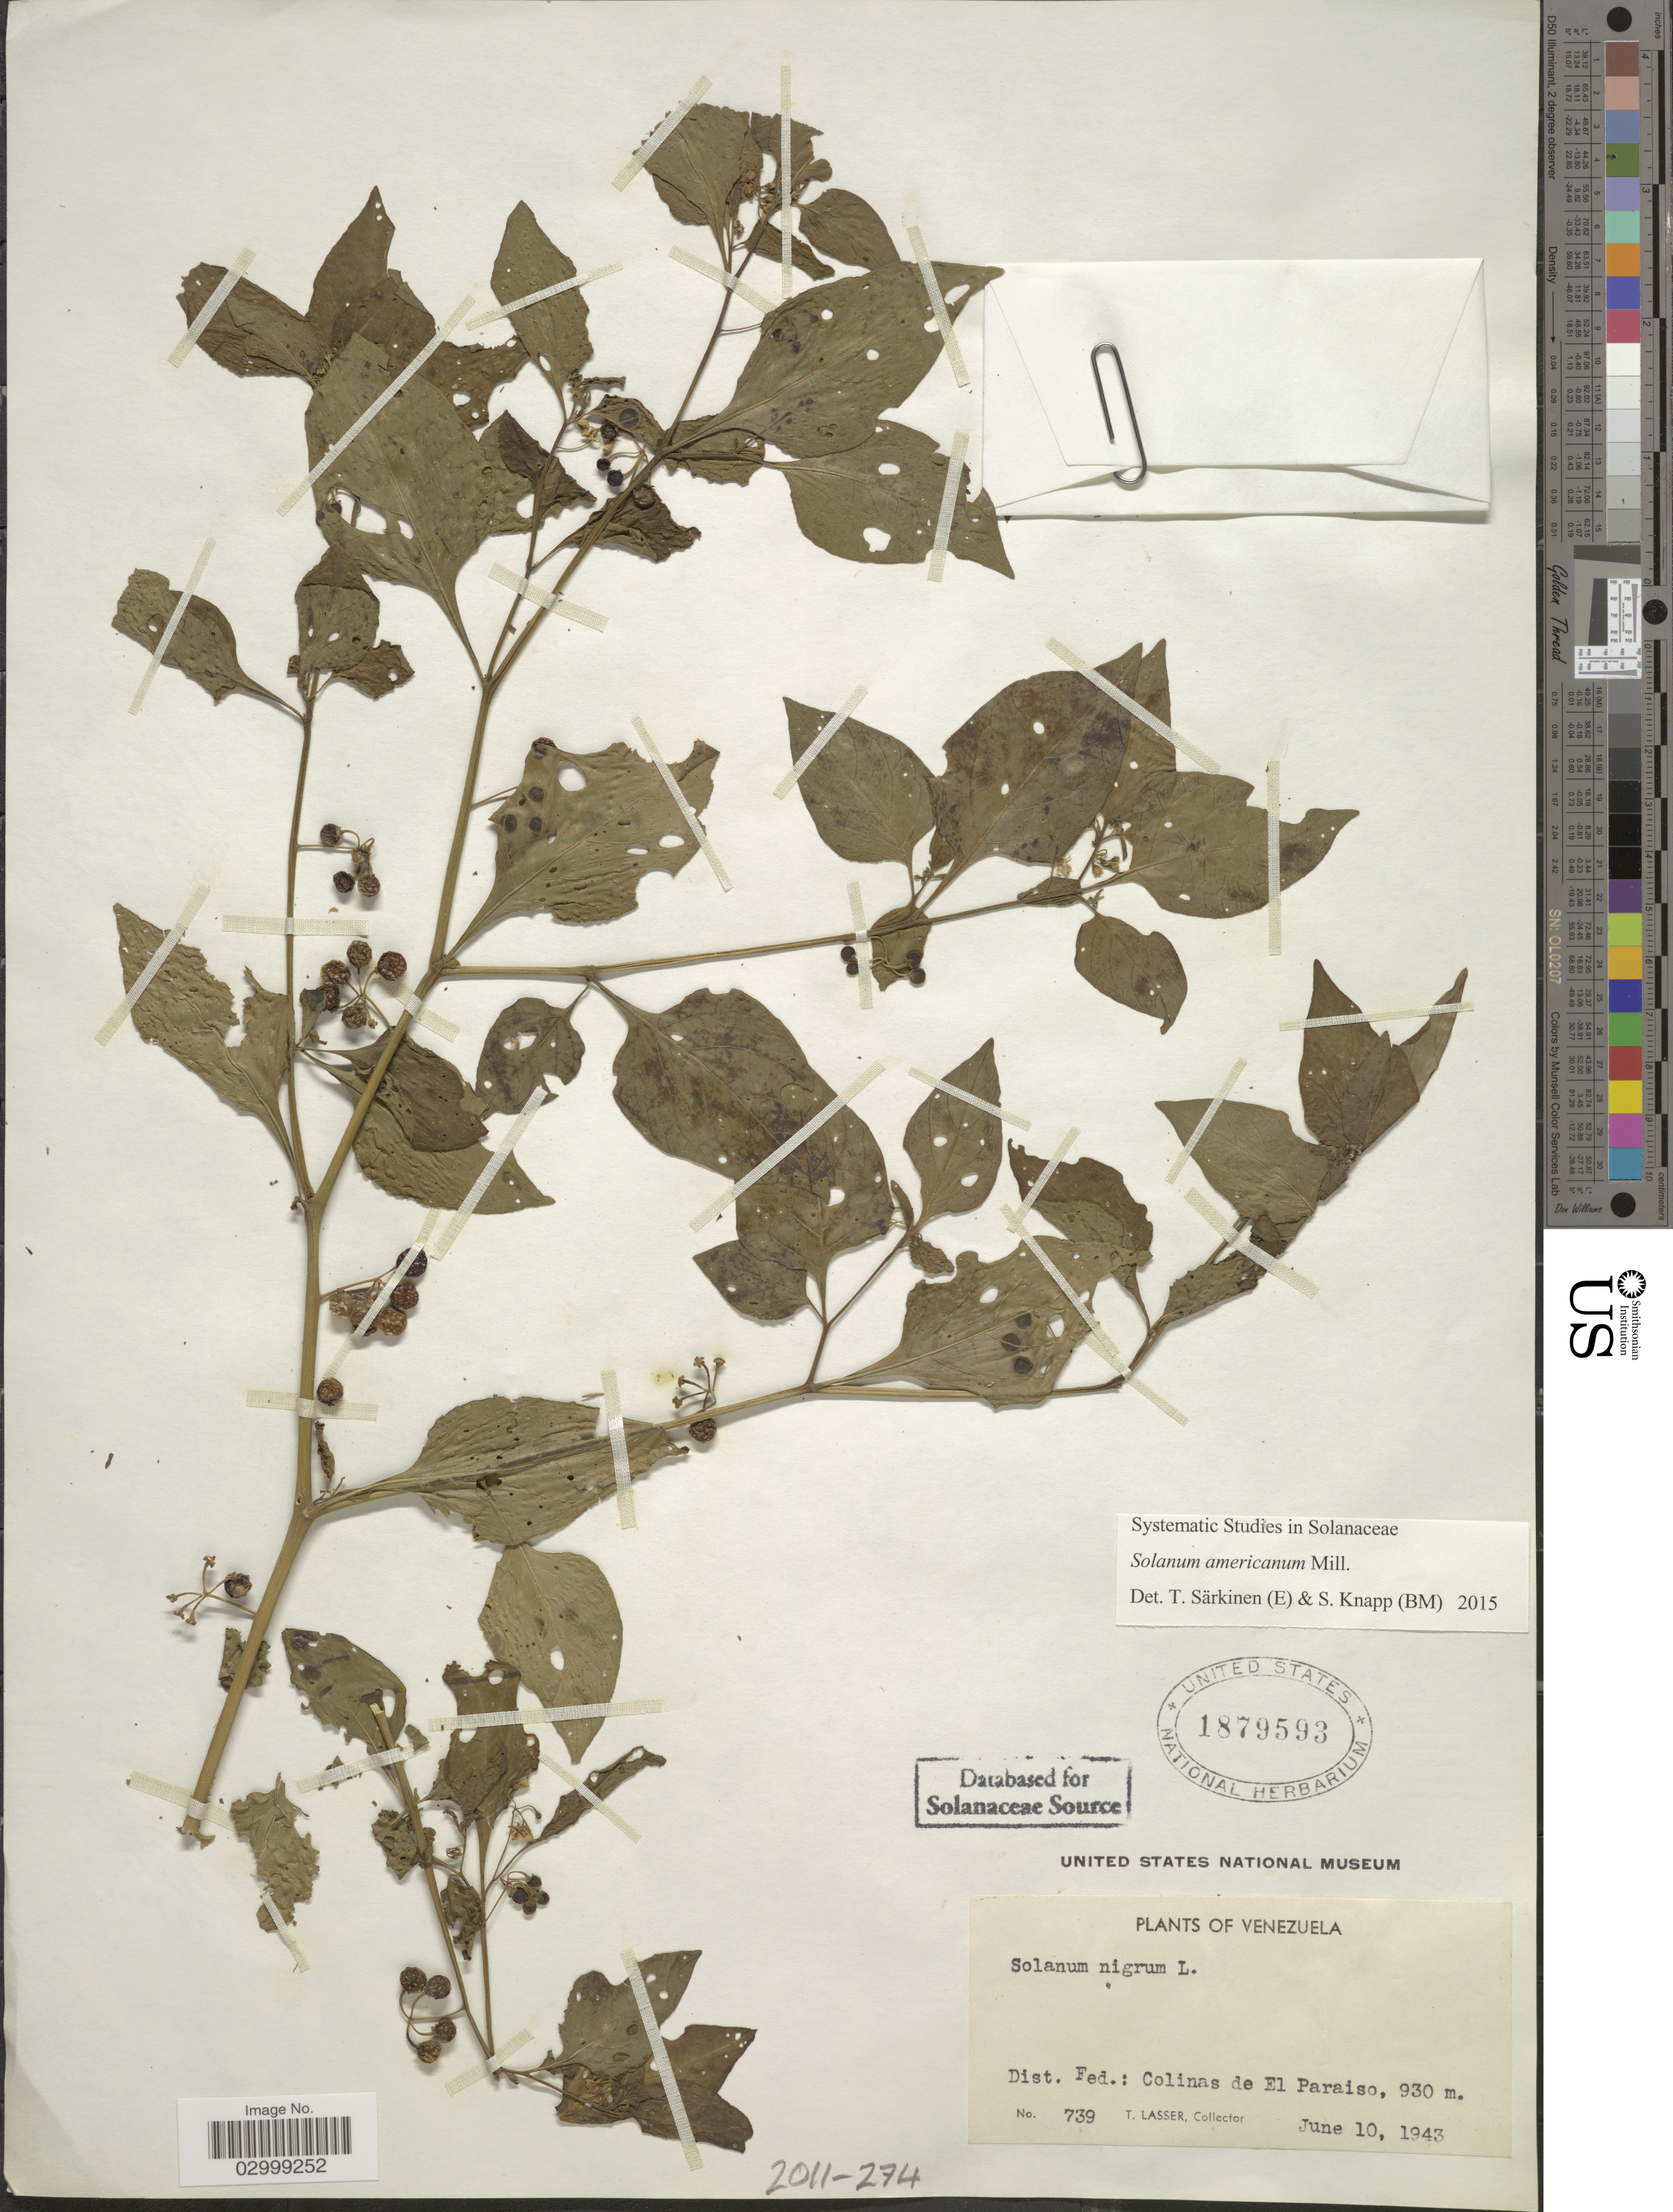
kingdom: Plantae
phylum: Tracheophyta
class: Magnoliopsida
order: Solanales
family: Solanaceae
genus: Solanum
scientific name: Solanum americanum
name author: Mill.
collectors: T. Lasser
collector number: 739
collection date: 1943-06-10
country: Venezuela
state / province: Distrito Federal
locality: Dist. Fed.: Colinas de El Paraiso.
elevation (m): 930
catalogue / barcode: US 1879593